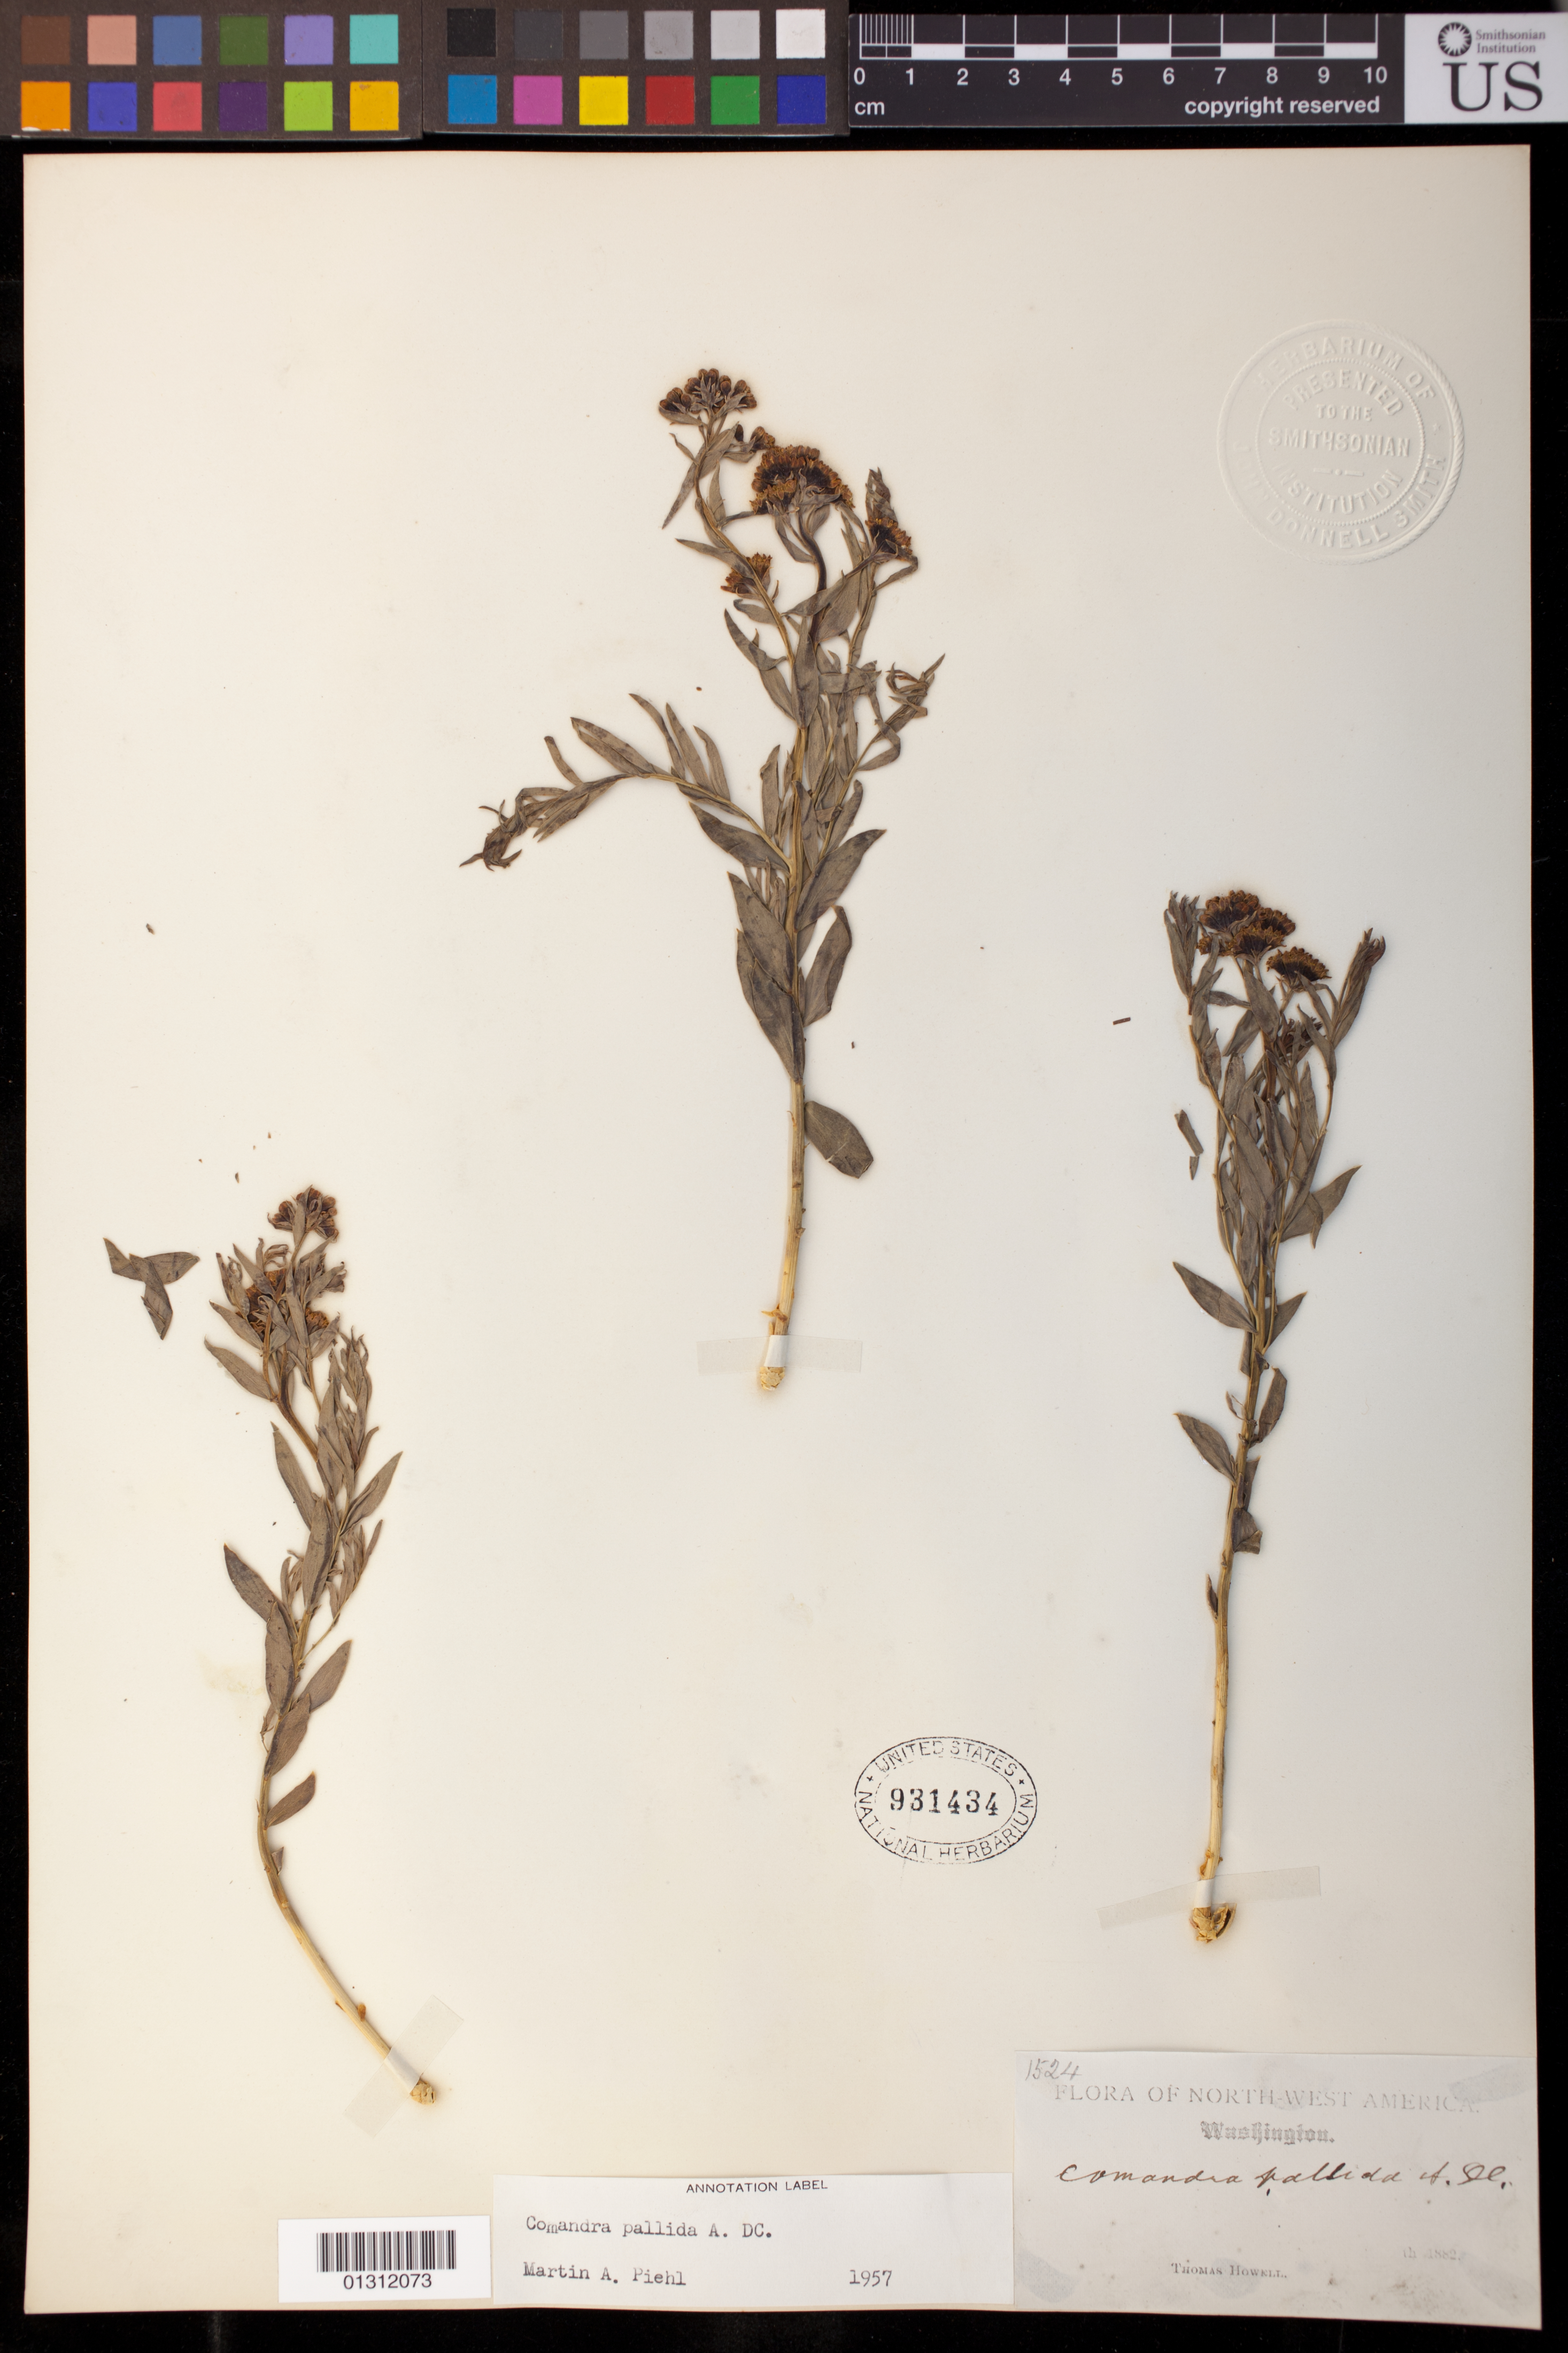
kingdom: Plantae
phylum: Tracheophyta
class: Magnoliopsida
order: Santalales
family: Comandraceae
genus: Comandra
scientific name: Comandra pallida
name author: A. DC.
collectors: T. Howell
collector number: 1524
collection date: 1882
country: United States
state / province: Washington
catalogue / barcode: US 931434